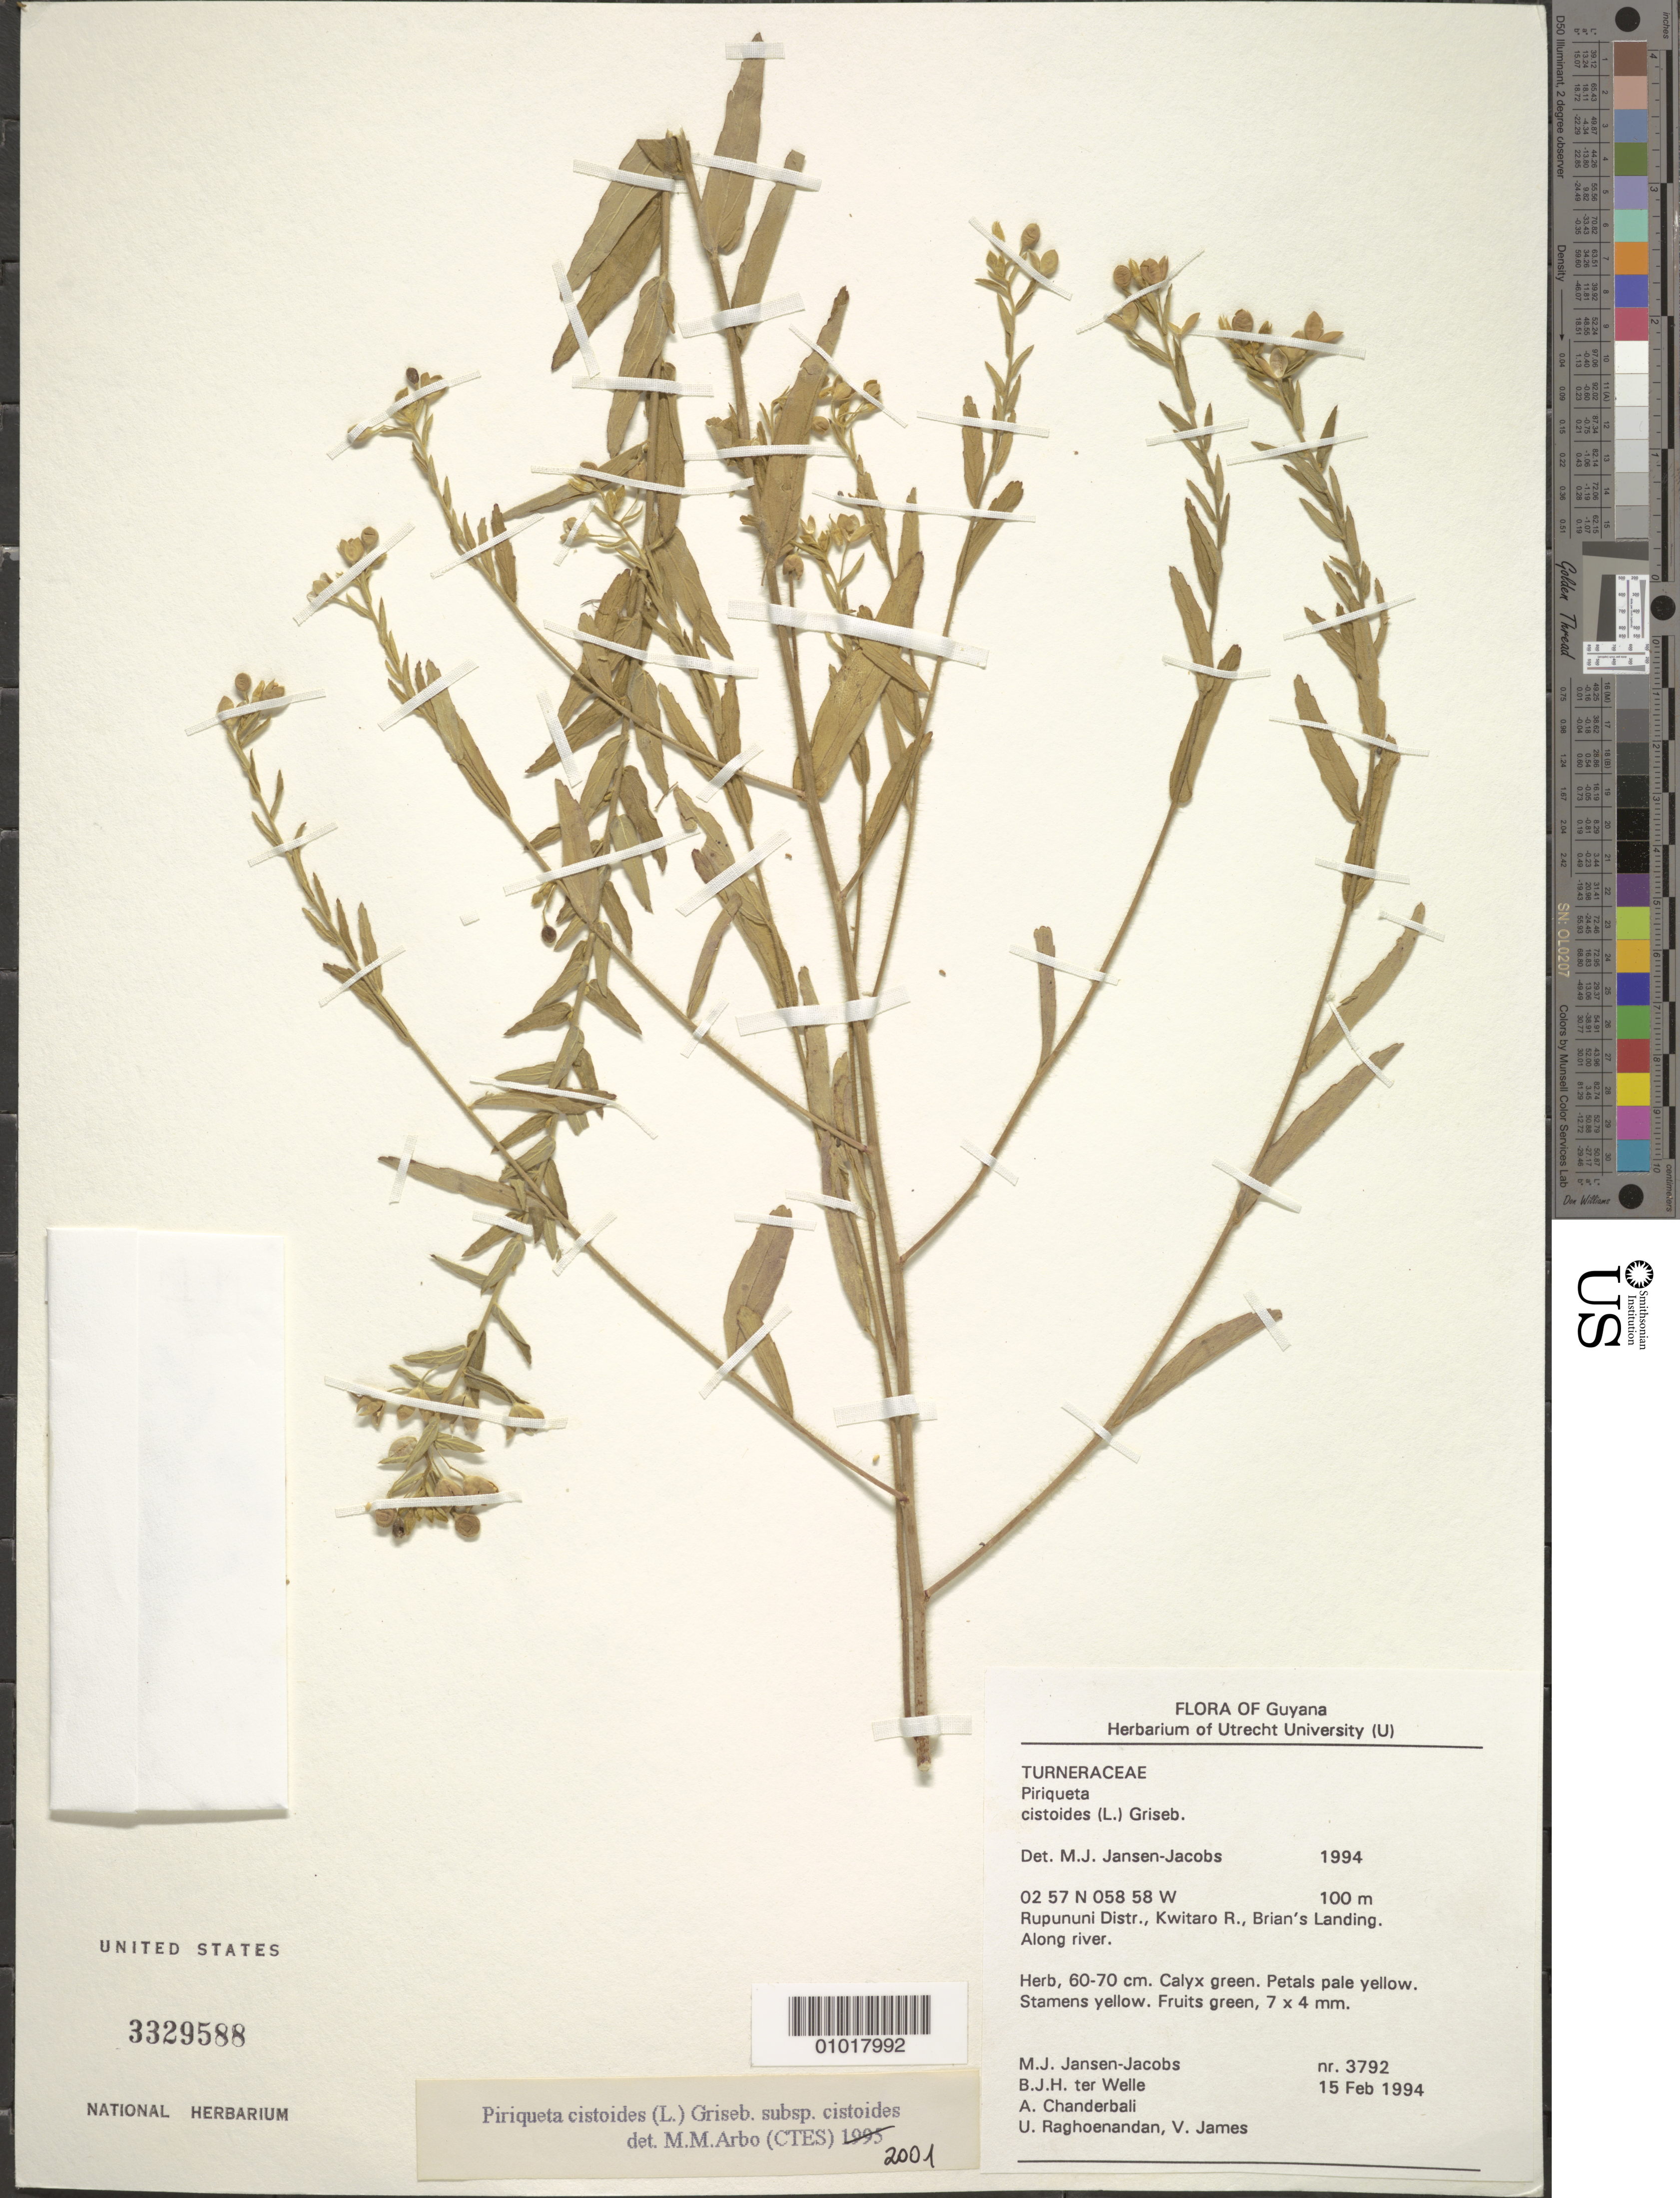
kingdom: Plantae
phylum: Tracheophyta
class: Magnoliopsida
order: Malpighiales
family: Turneraceae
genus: Piriqueta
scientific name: Piriqueta cistoides subsp. cistoides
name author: (L.) Griseb.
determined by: Arbo, M. M.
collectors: M. J. Jansen-Jacobs, B. Welle, A. S. Chanderbali, U. Raghoenandan & V. James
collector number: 3792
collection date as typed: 15-Feb-94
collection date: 1994-02-15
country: Guyana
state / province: U. Takutu-U. Essequibo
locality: Brian's Landing, Kwitaro R.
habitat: Along river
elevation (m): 100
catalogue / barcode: US 3329588